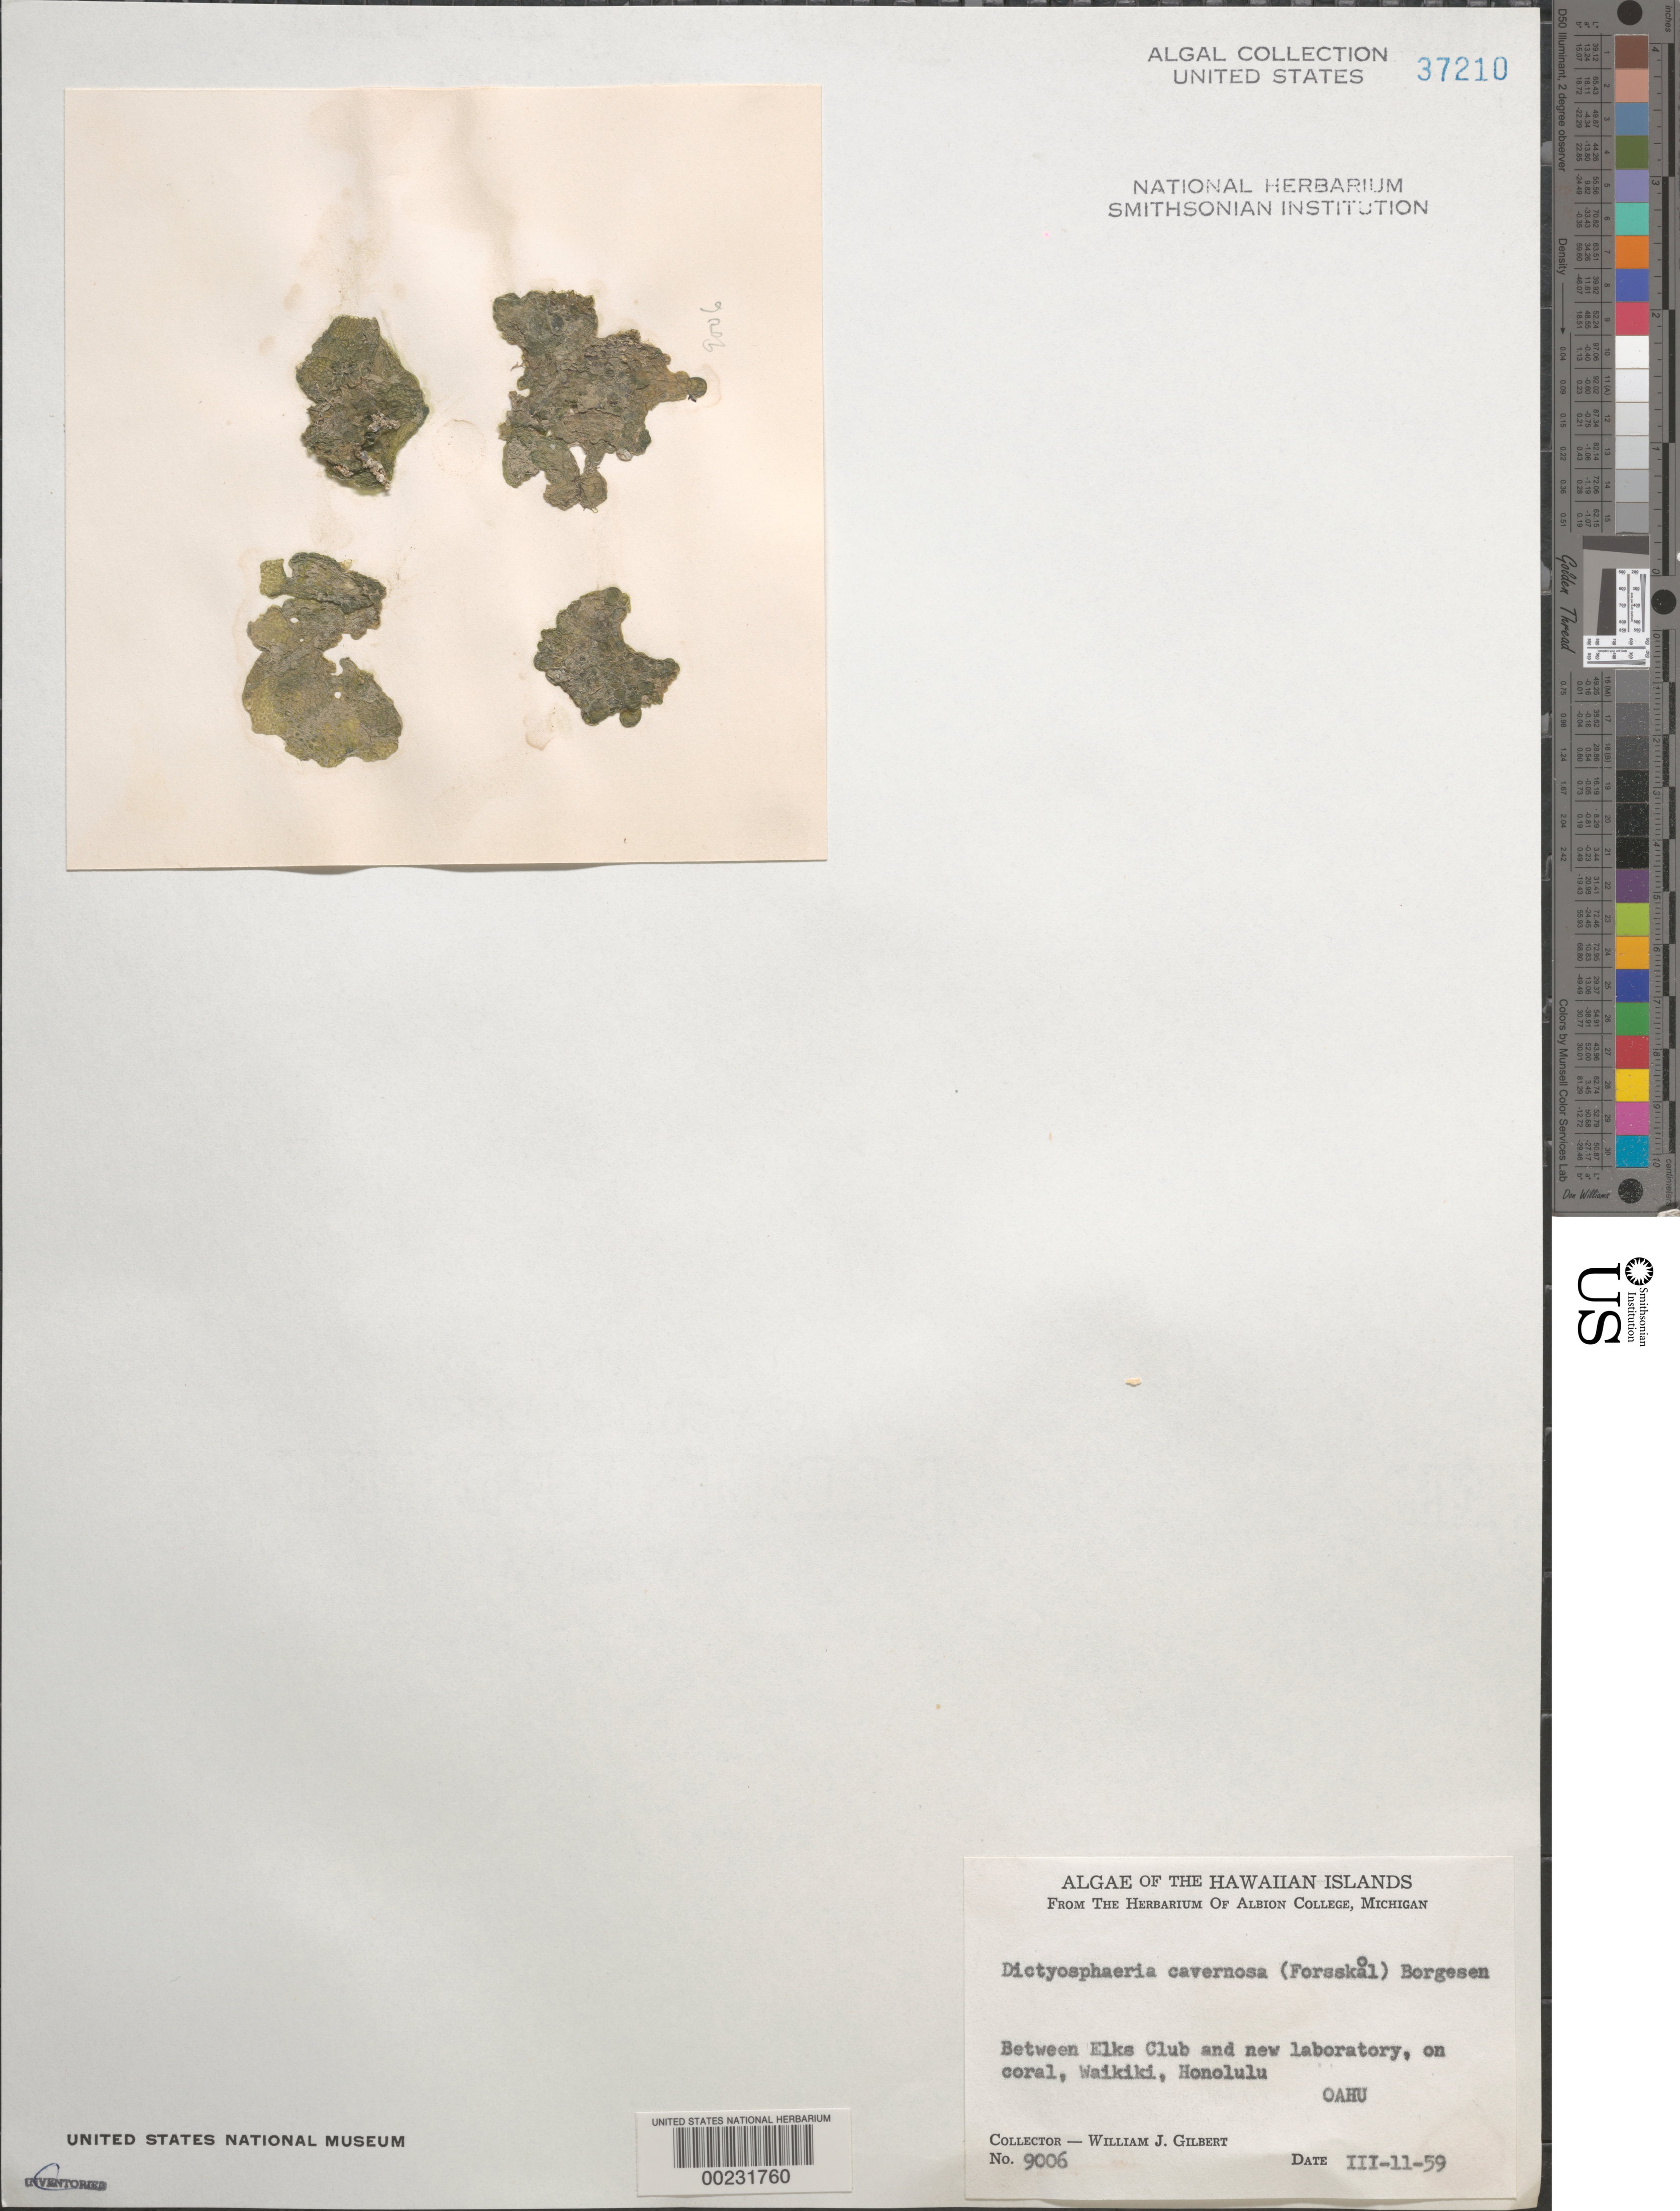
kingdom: Plantae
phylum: Chlorophyta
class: Ulvophyceae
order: Siphonocladales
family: Siphonocladaceae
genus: Dictyosphaeria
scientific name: Dictyosphaeria cavernosa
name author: (Forssk.) Børgesen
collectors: W. J. Gilbert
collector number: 9006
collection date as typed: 11 Mar 1959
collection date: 1959-03-11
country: United States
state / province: Hawaii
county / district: Honolulu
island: Oahu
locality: Honolulu, Waikiki, between Elks Club and new laboratory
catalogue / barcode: US 37210